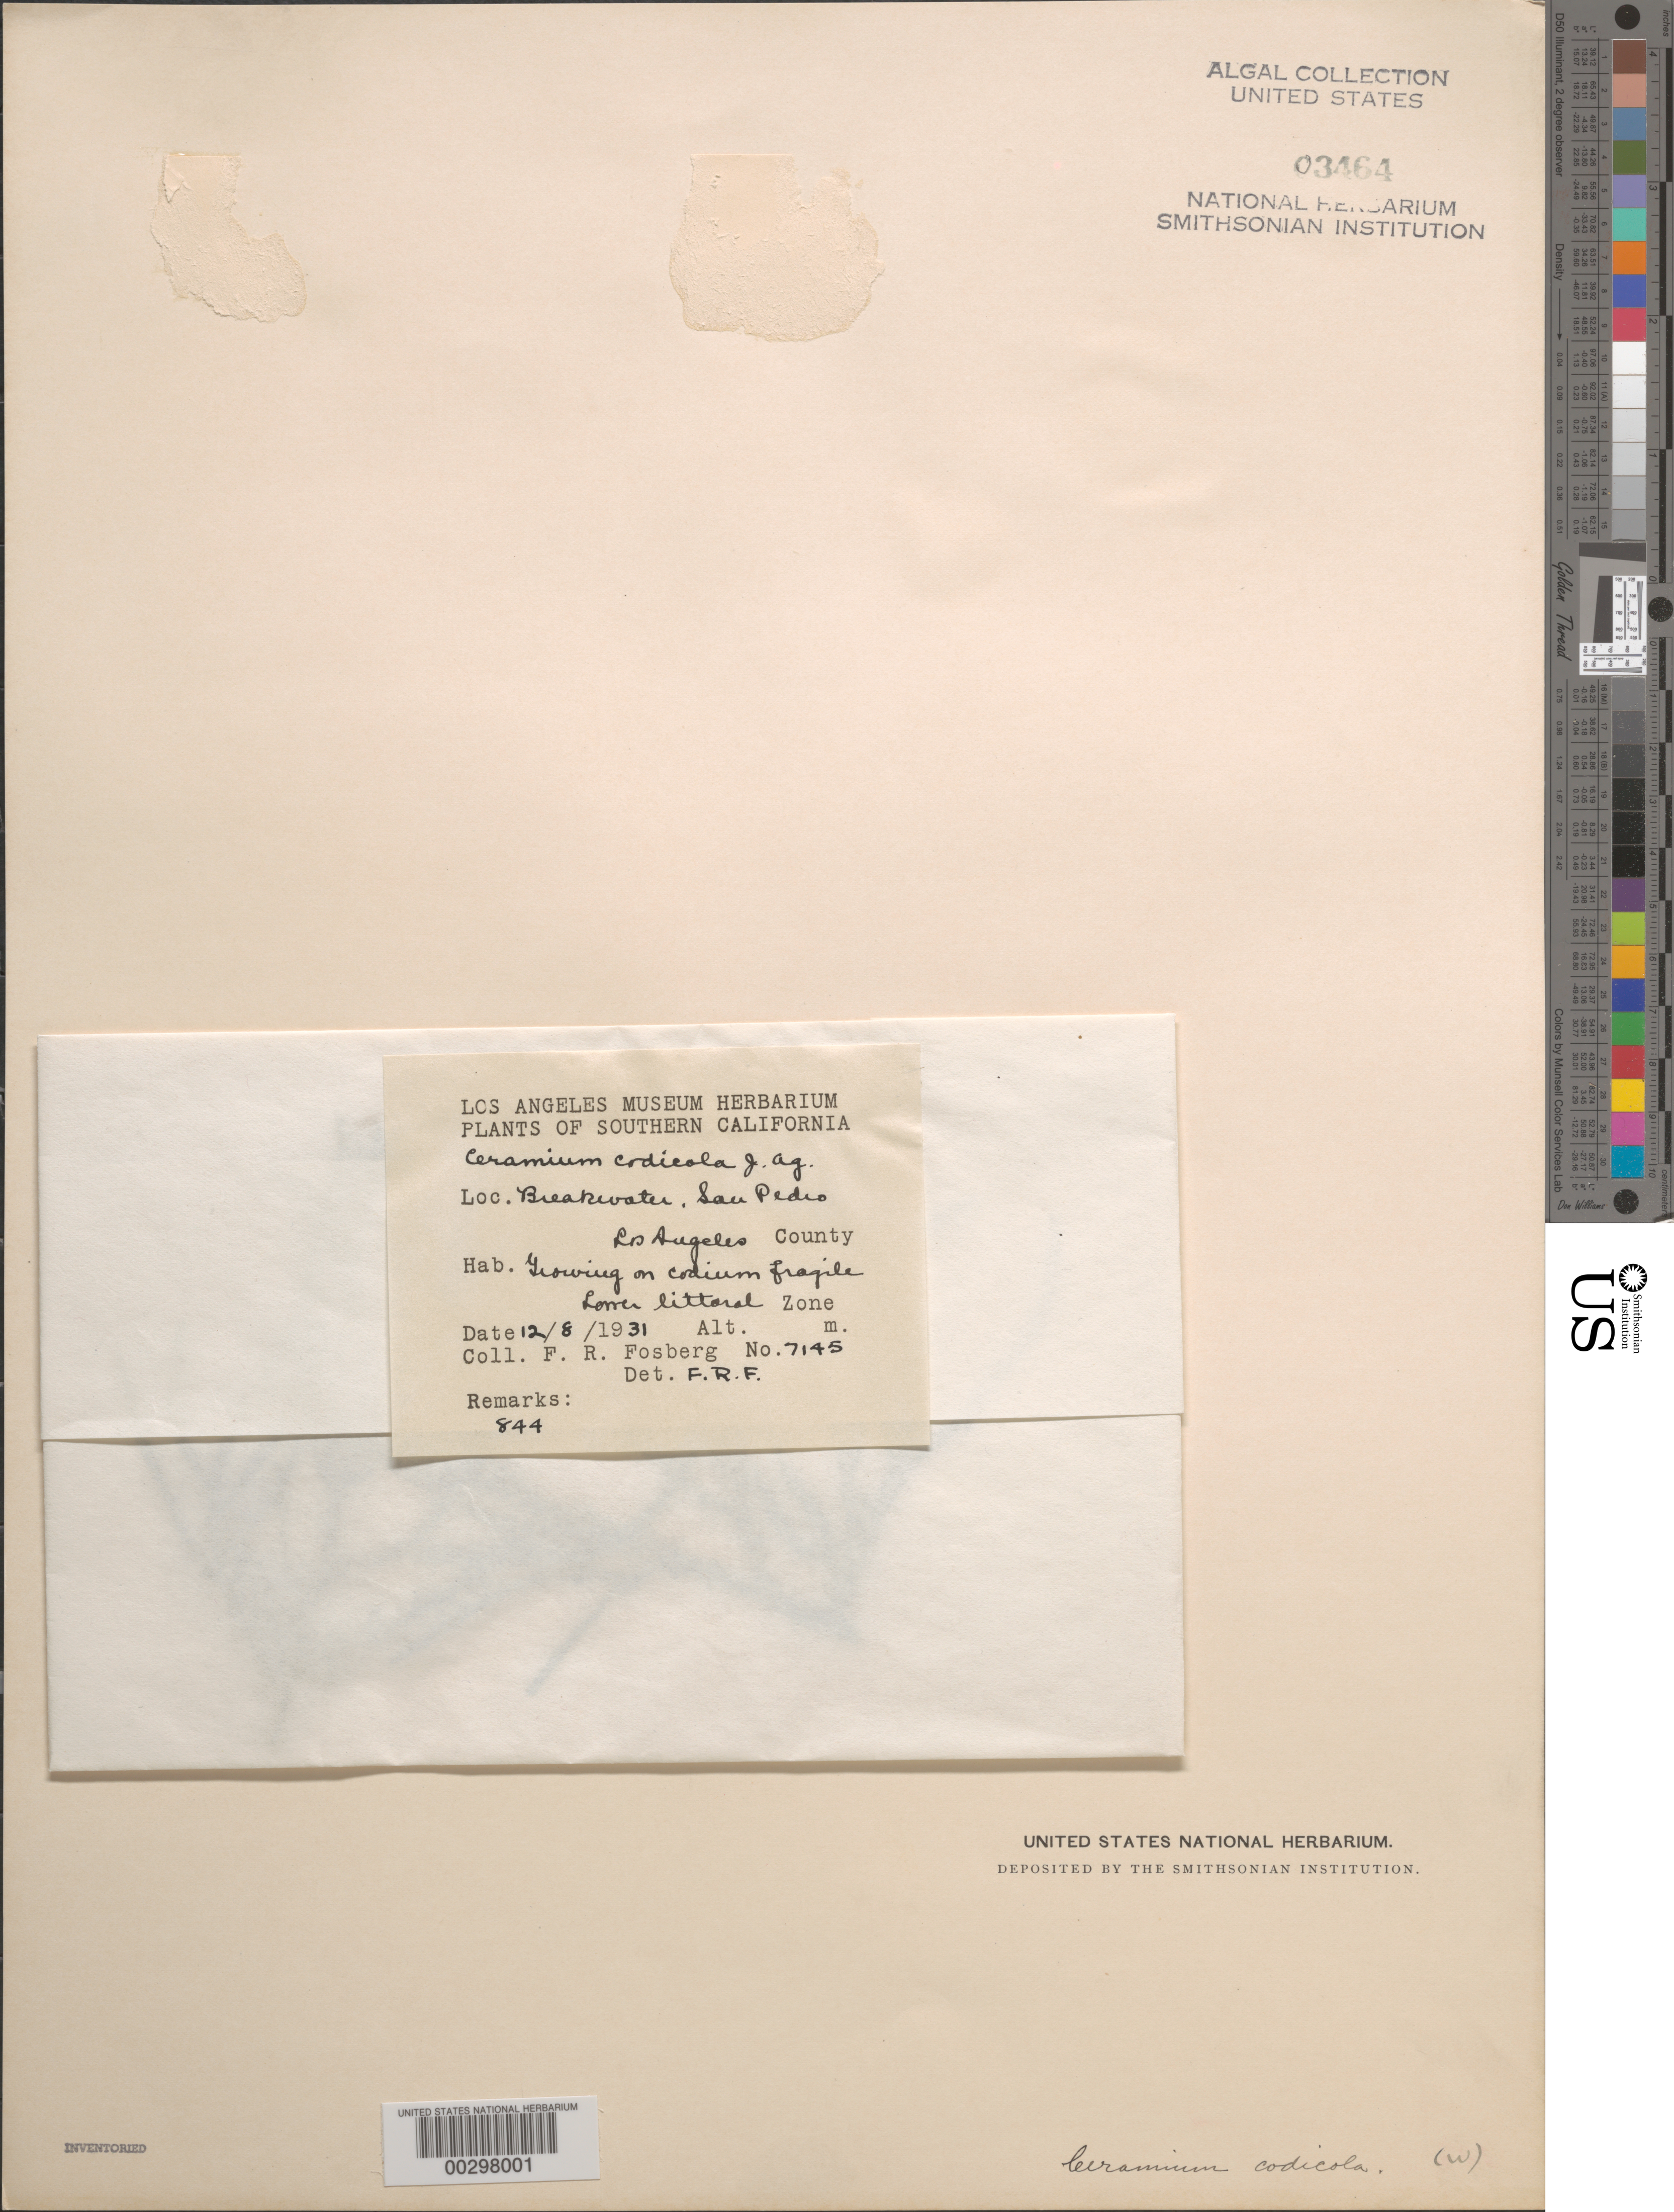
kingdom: Plantae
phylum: Rhodophyta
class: Florideophyceae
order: Ceramiales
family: Ceramiaceae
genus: Ceramium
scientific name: Ceramium codicola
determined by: Fosberg, F. R.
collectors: F. R. Fosberg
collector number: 7145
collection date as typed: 08 Dec 1931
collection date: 1931-12-08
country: United States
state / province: California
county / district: Los Angeles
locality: San Pedro breakwater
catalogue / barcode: US 3464